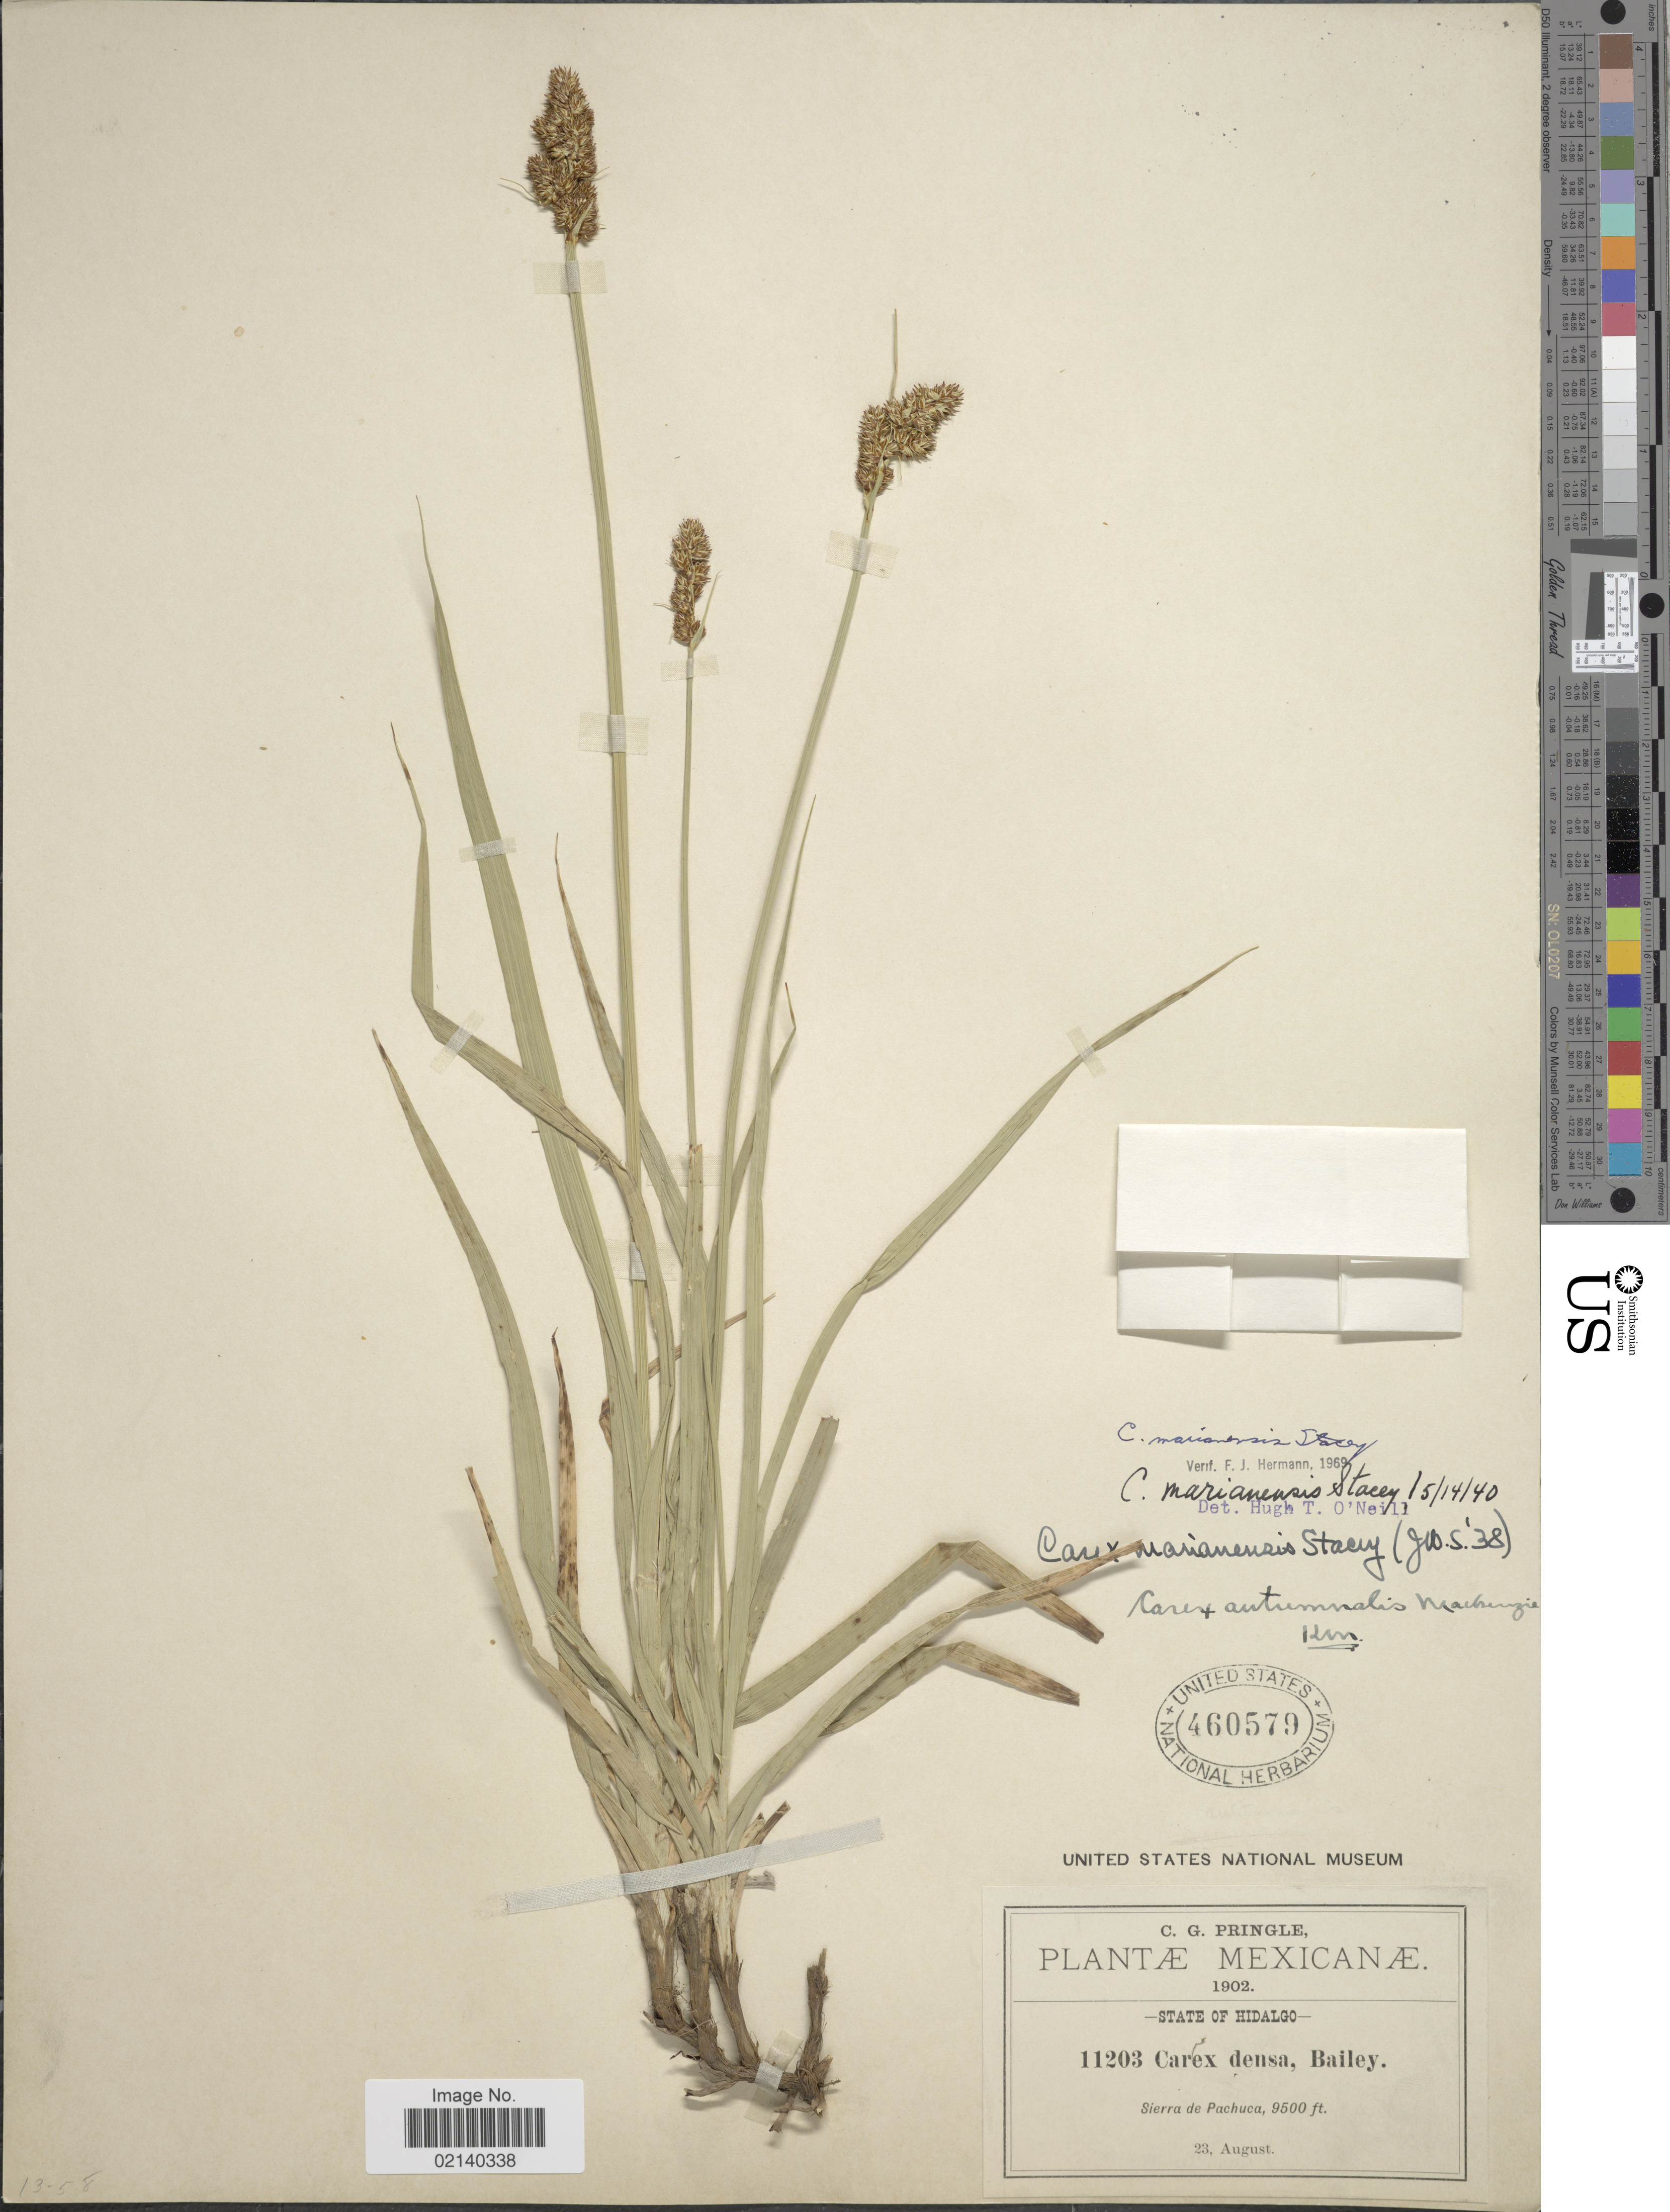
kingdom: Plantae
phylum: Tracheophyta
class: Liliopsida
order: Poales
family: Cyperaceae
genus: Carex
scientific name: Carex marianensis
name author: Stacey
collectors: C. G. Pringle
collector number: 11203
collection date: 1902-08-23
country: Mexico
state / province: Hidalgo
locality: Sierra de Pachuca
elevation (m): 2896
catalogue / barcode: US 460579